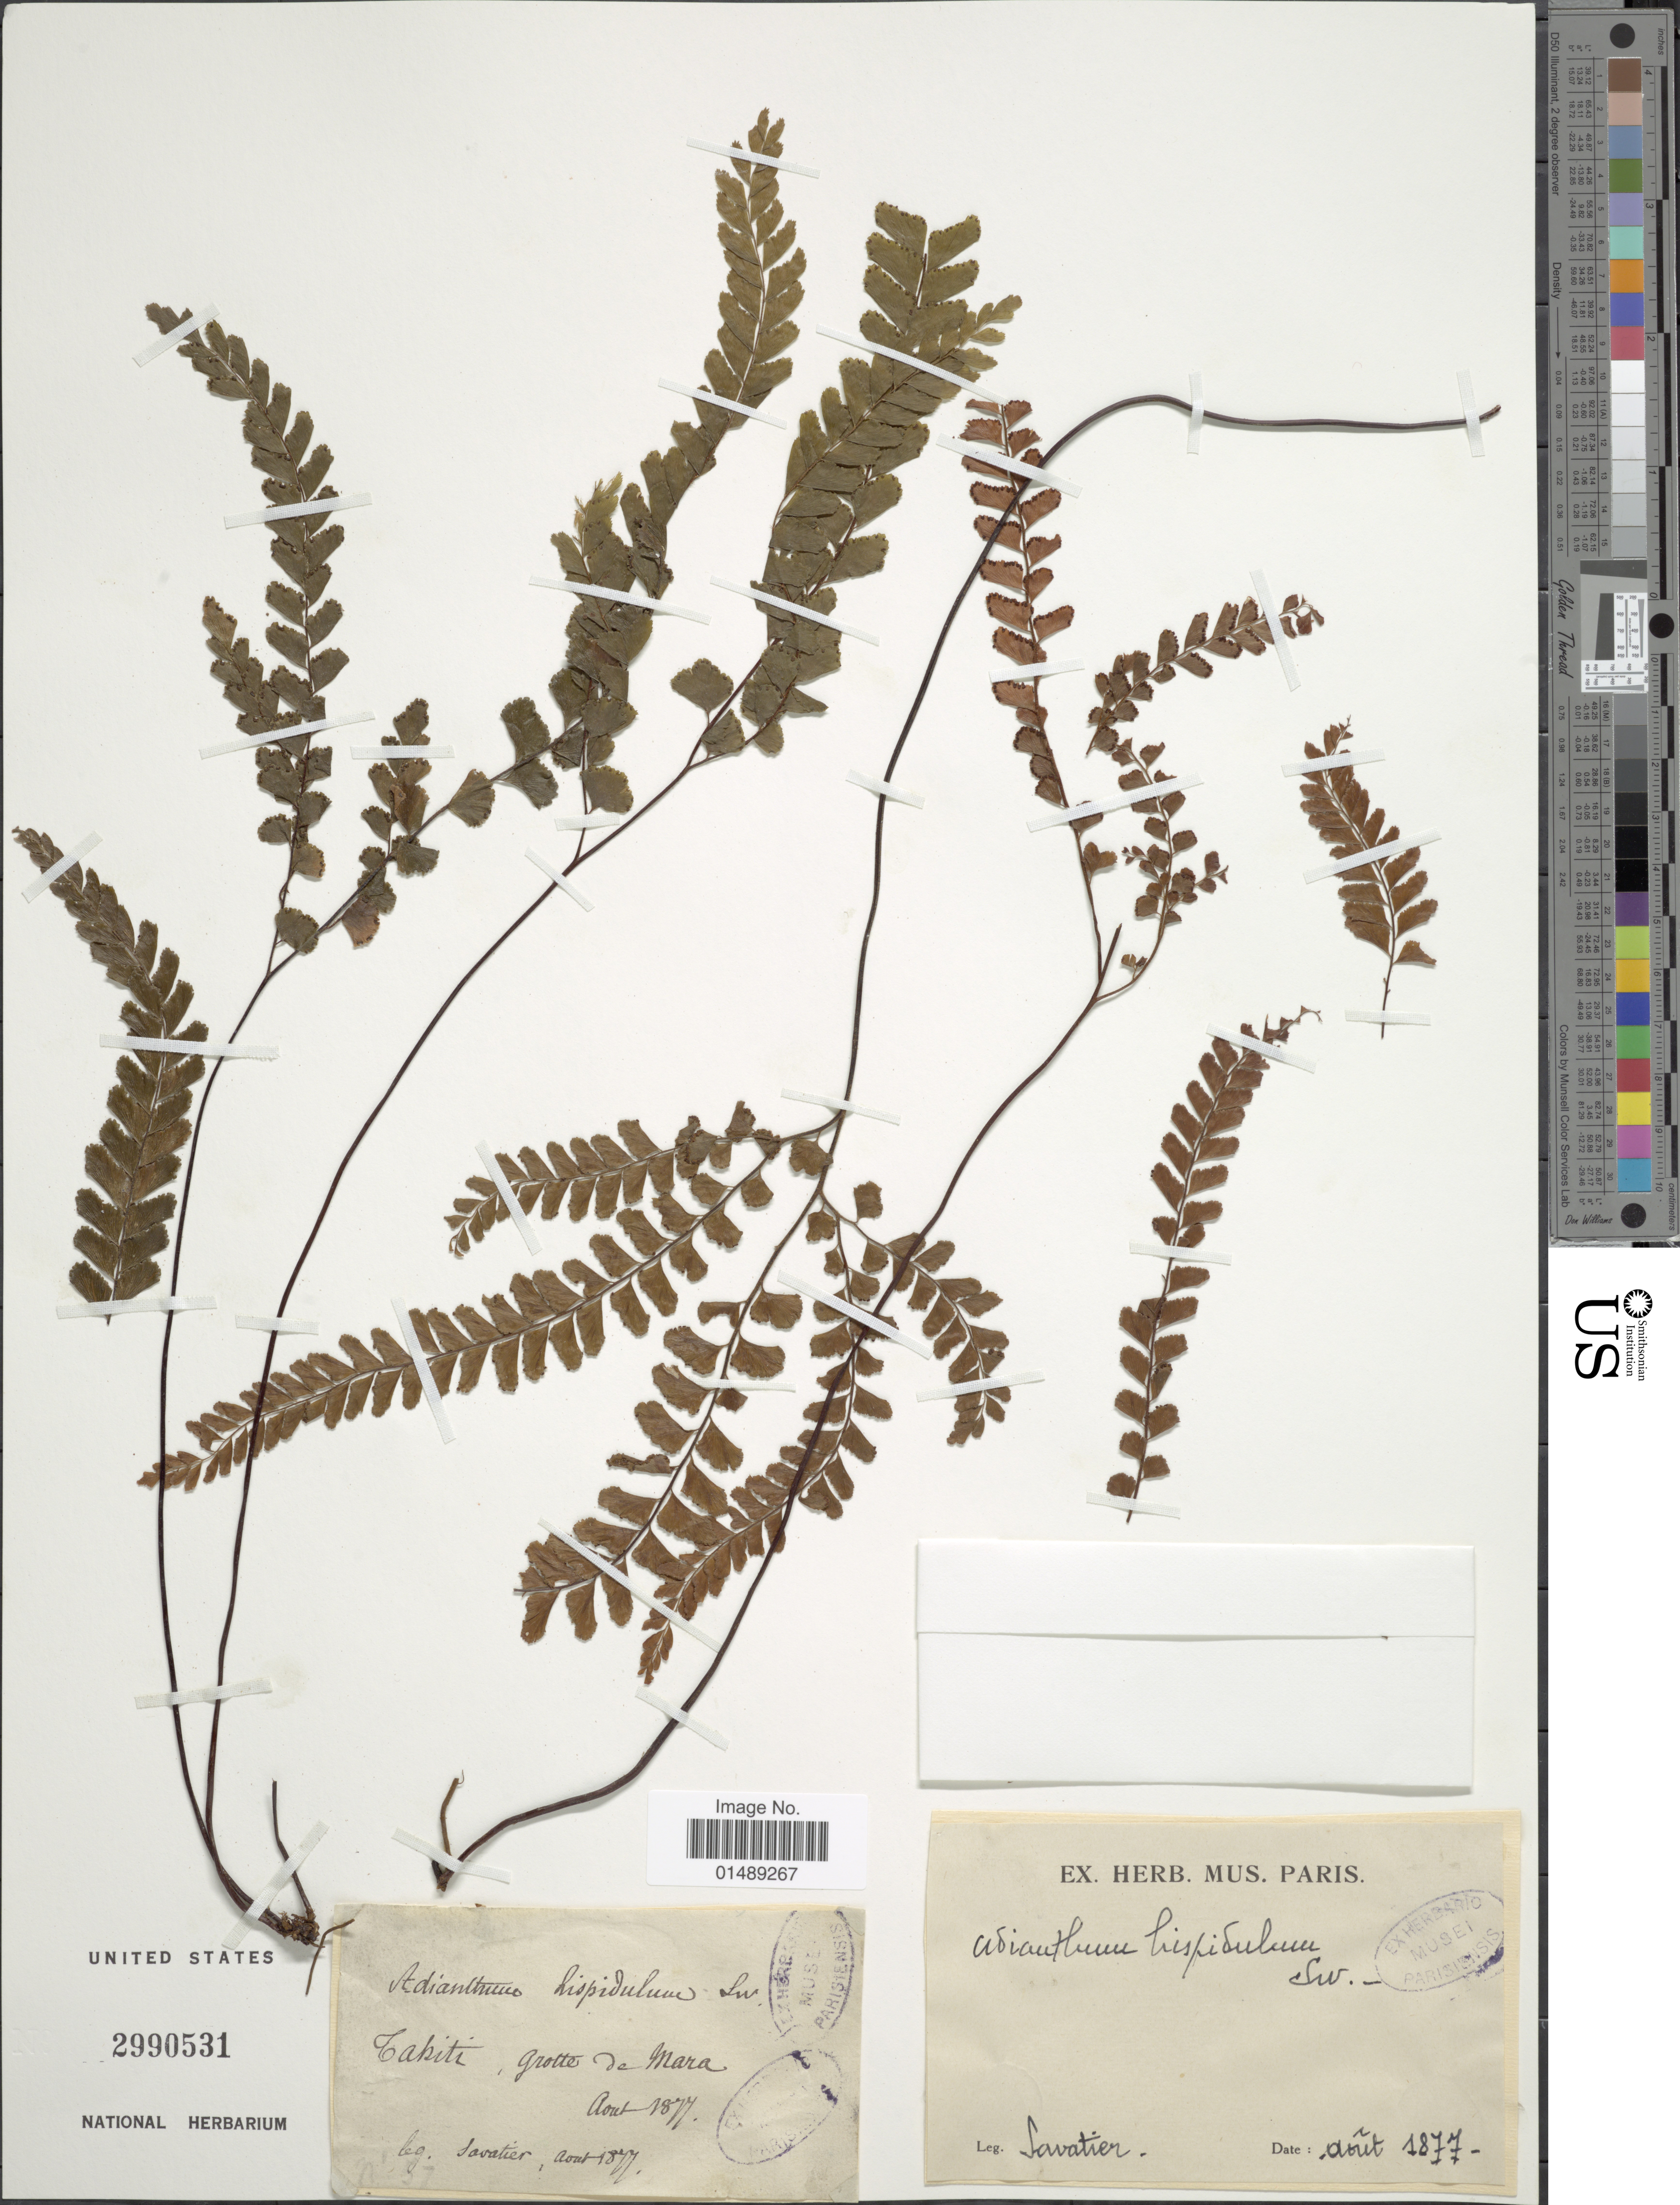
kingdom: Plantae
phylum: Tracheophyta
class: Polypodiopsida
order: Polypodiales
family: Pteridaceae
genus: Adiantum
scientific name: Adiantum hispidulum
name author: Sw.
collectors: Savatier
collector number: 37*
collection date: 1877-08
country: French Polynesia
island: Tahiti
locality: Tahiti, grotte de Mara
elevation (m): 183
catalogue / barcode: US 2856630